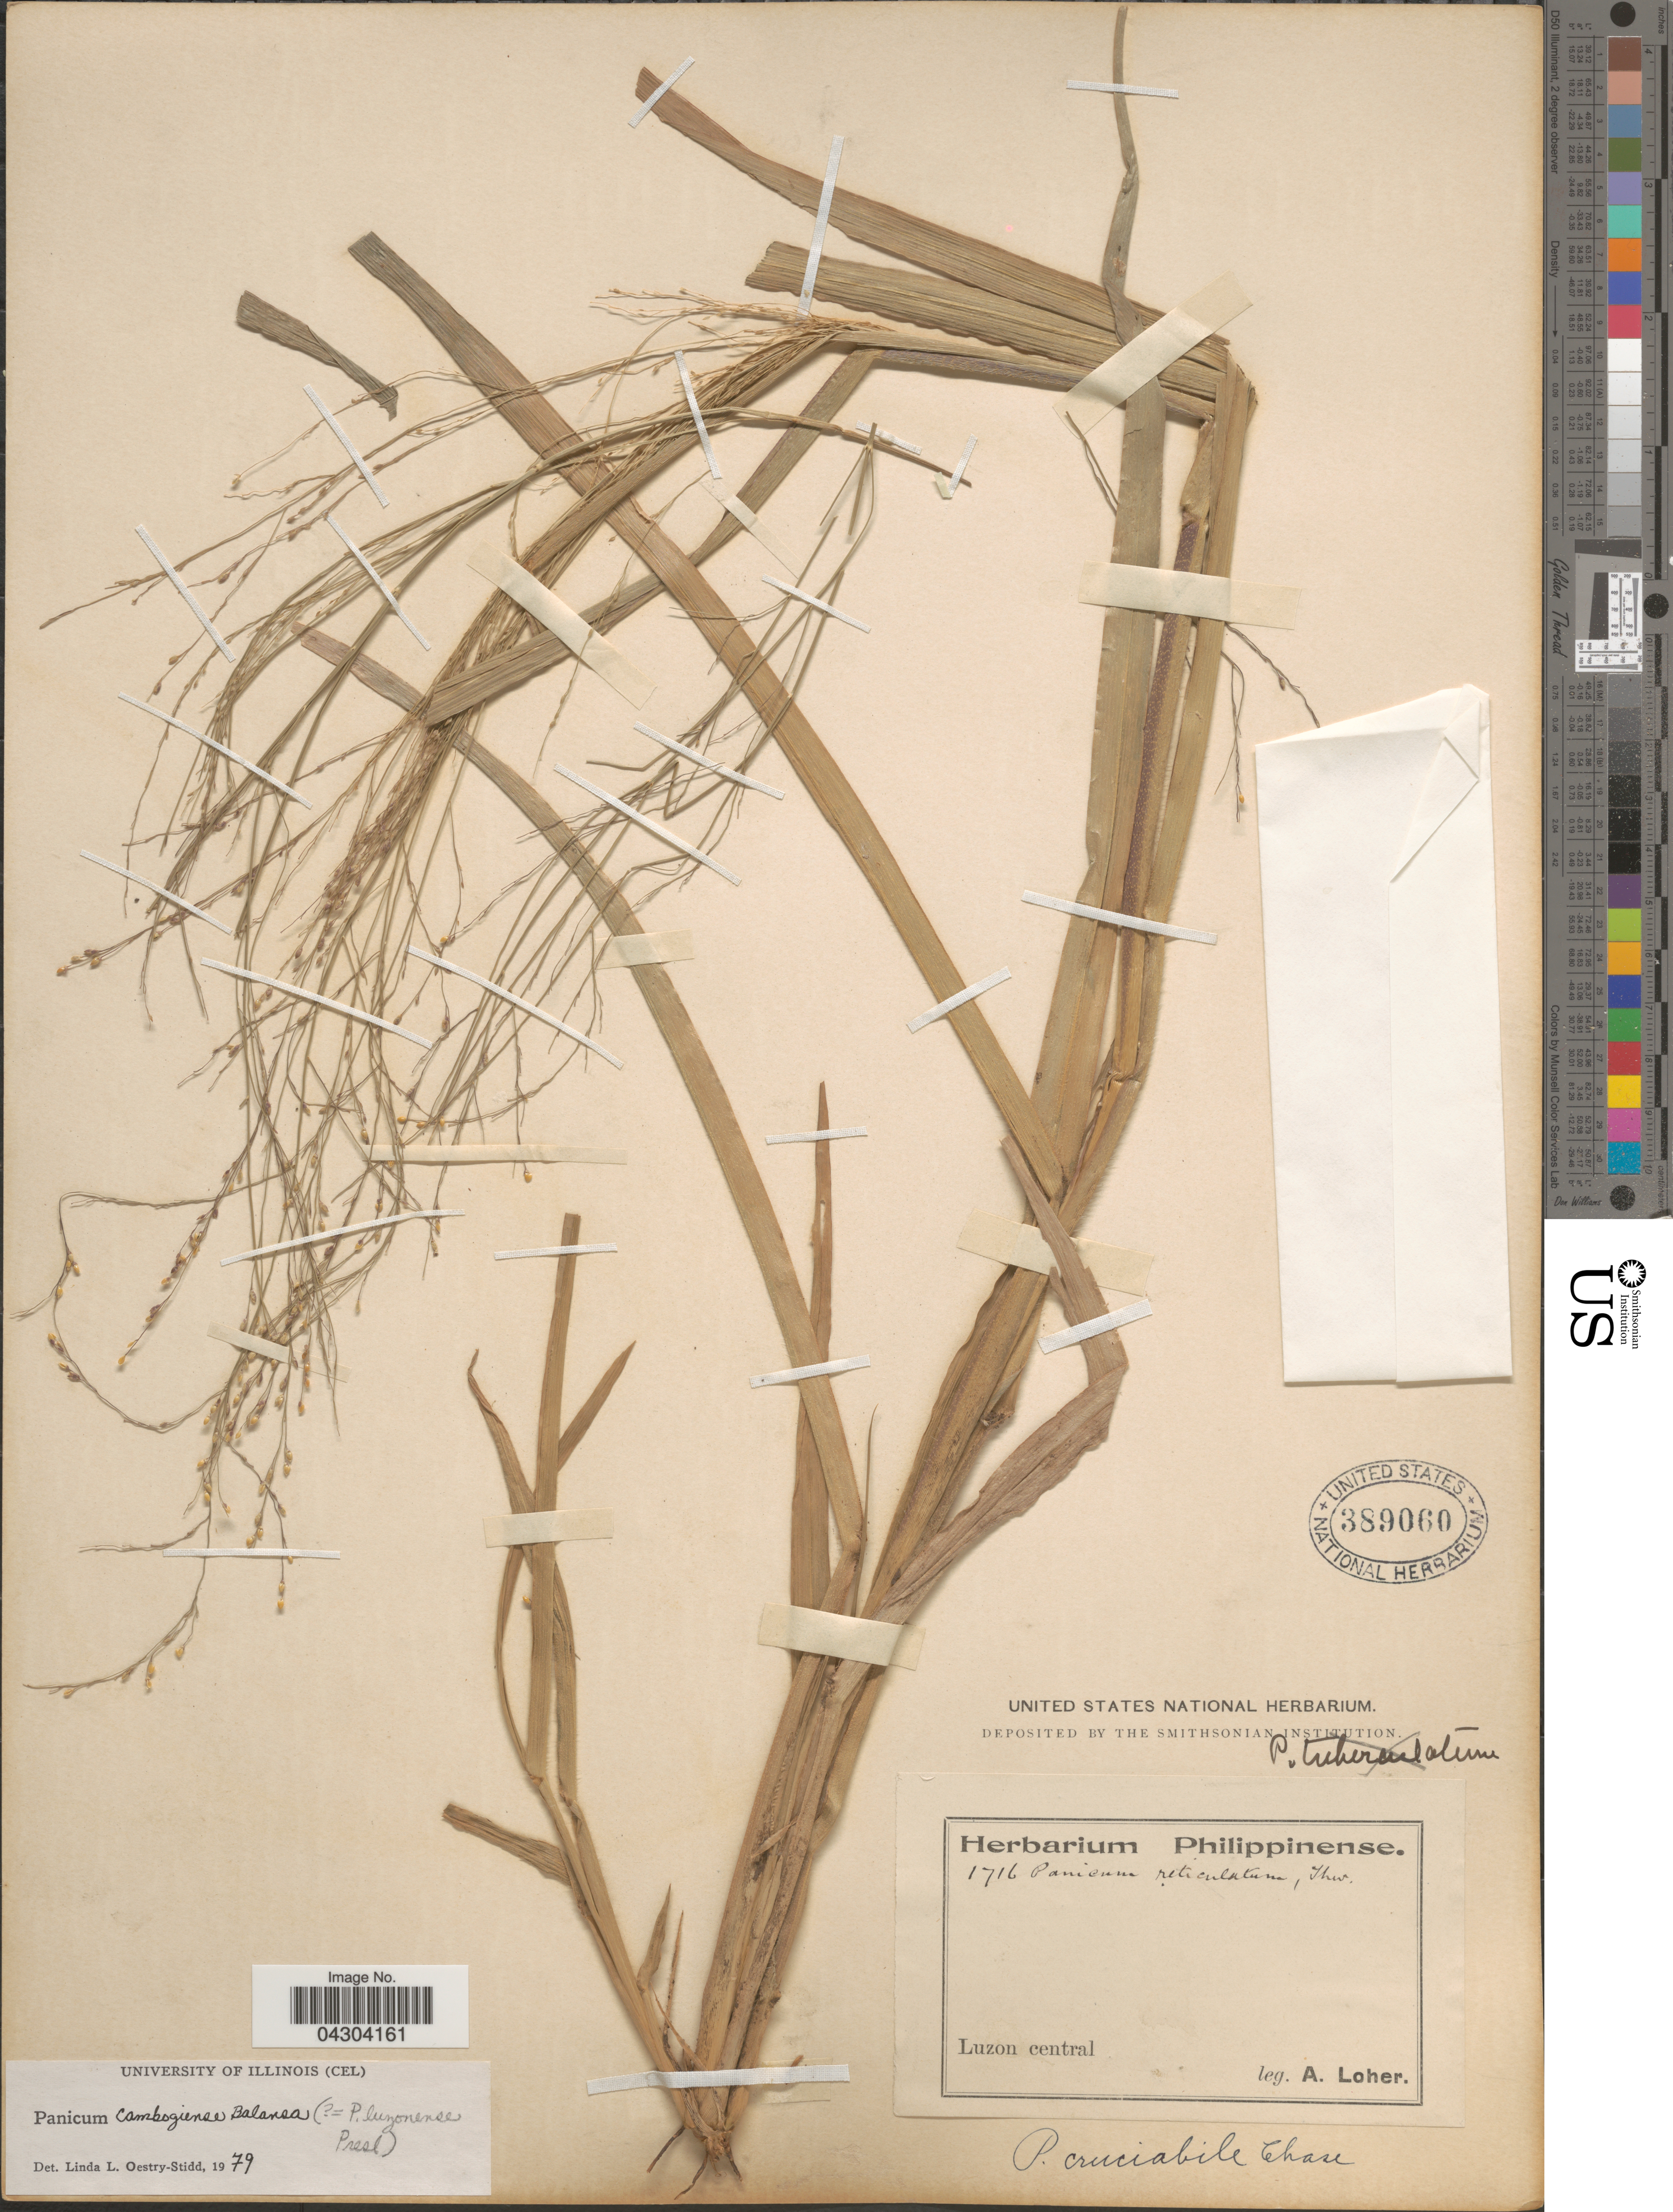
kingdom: Plantae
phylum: Tracheophyta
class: Liliopsida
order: Poales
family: Poaceae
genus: Panicum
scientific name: Panicum luzonense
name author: J. Presl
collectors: A. Loher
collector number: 1716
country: Philippines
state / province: Central Luzon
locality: Luzon central.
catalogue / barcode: US 389060